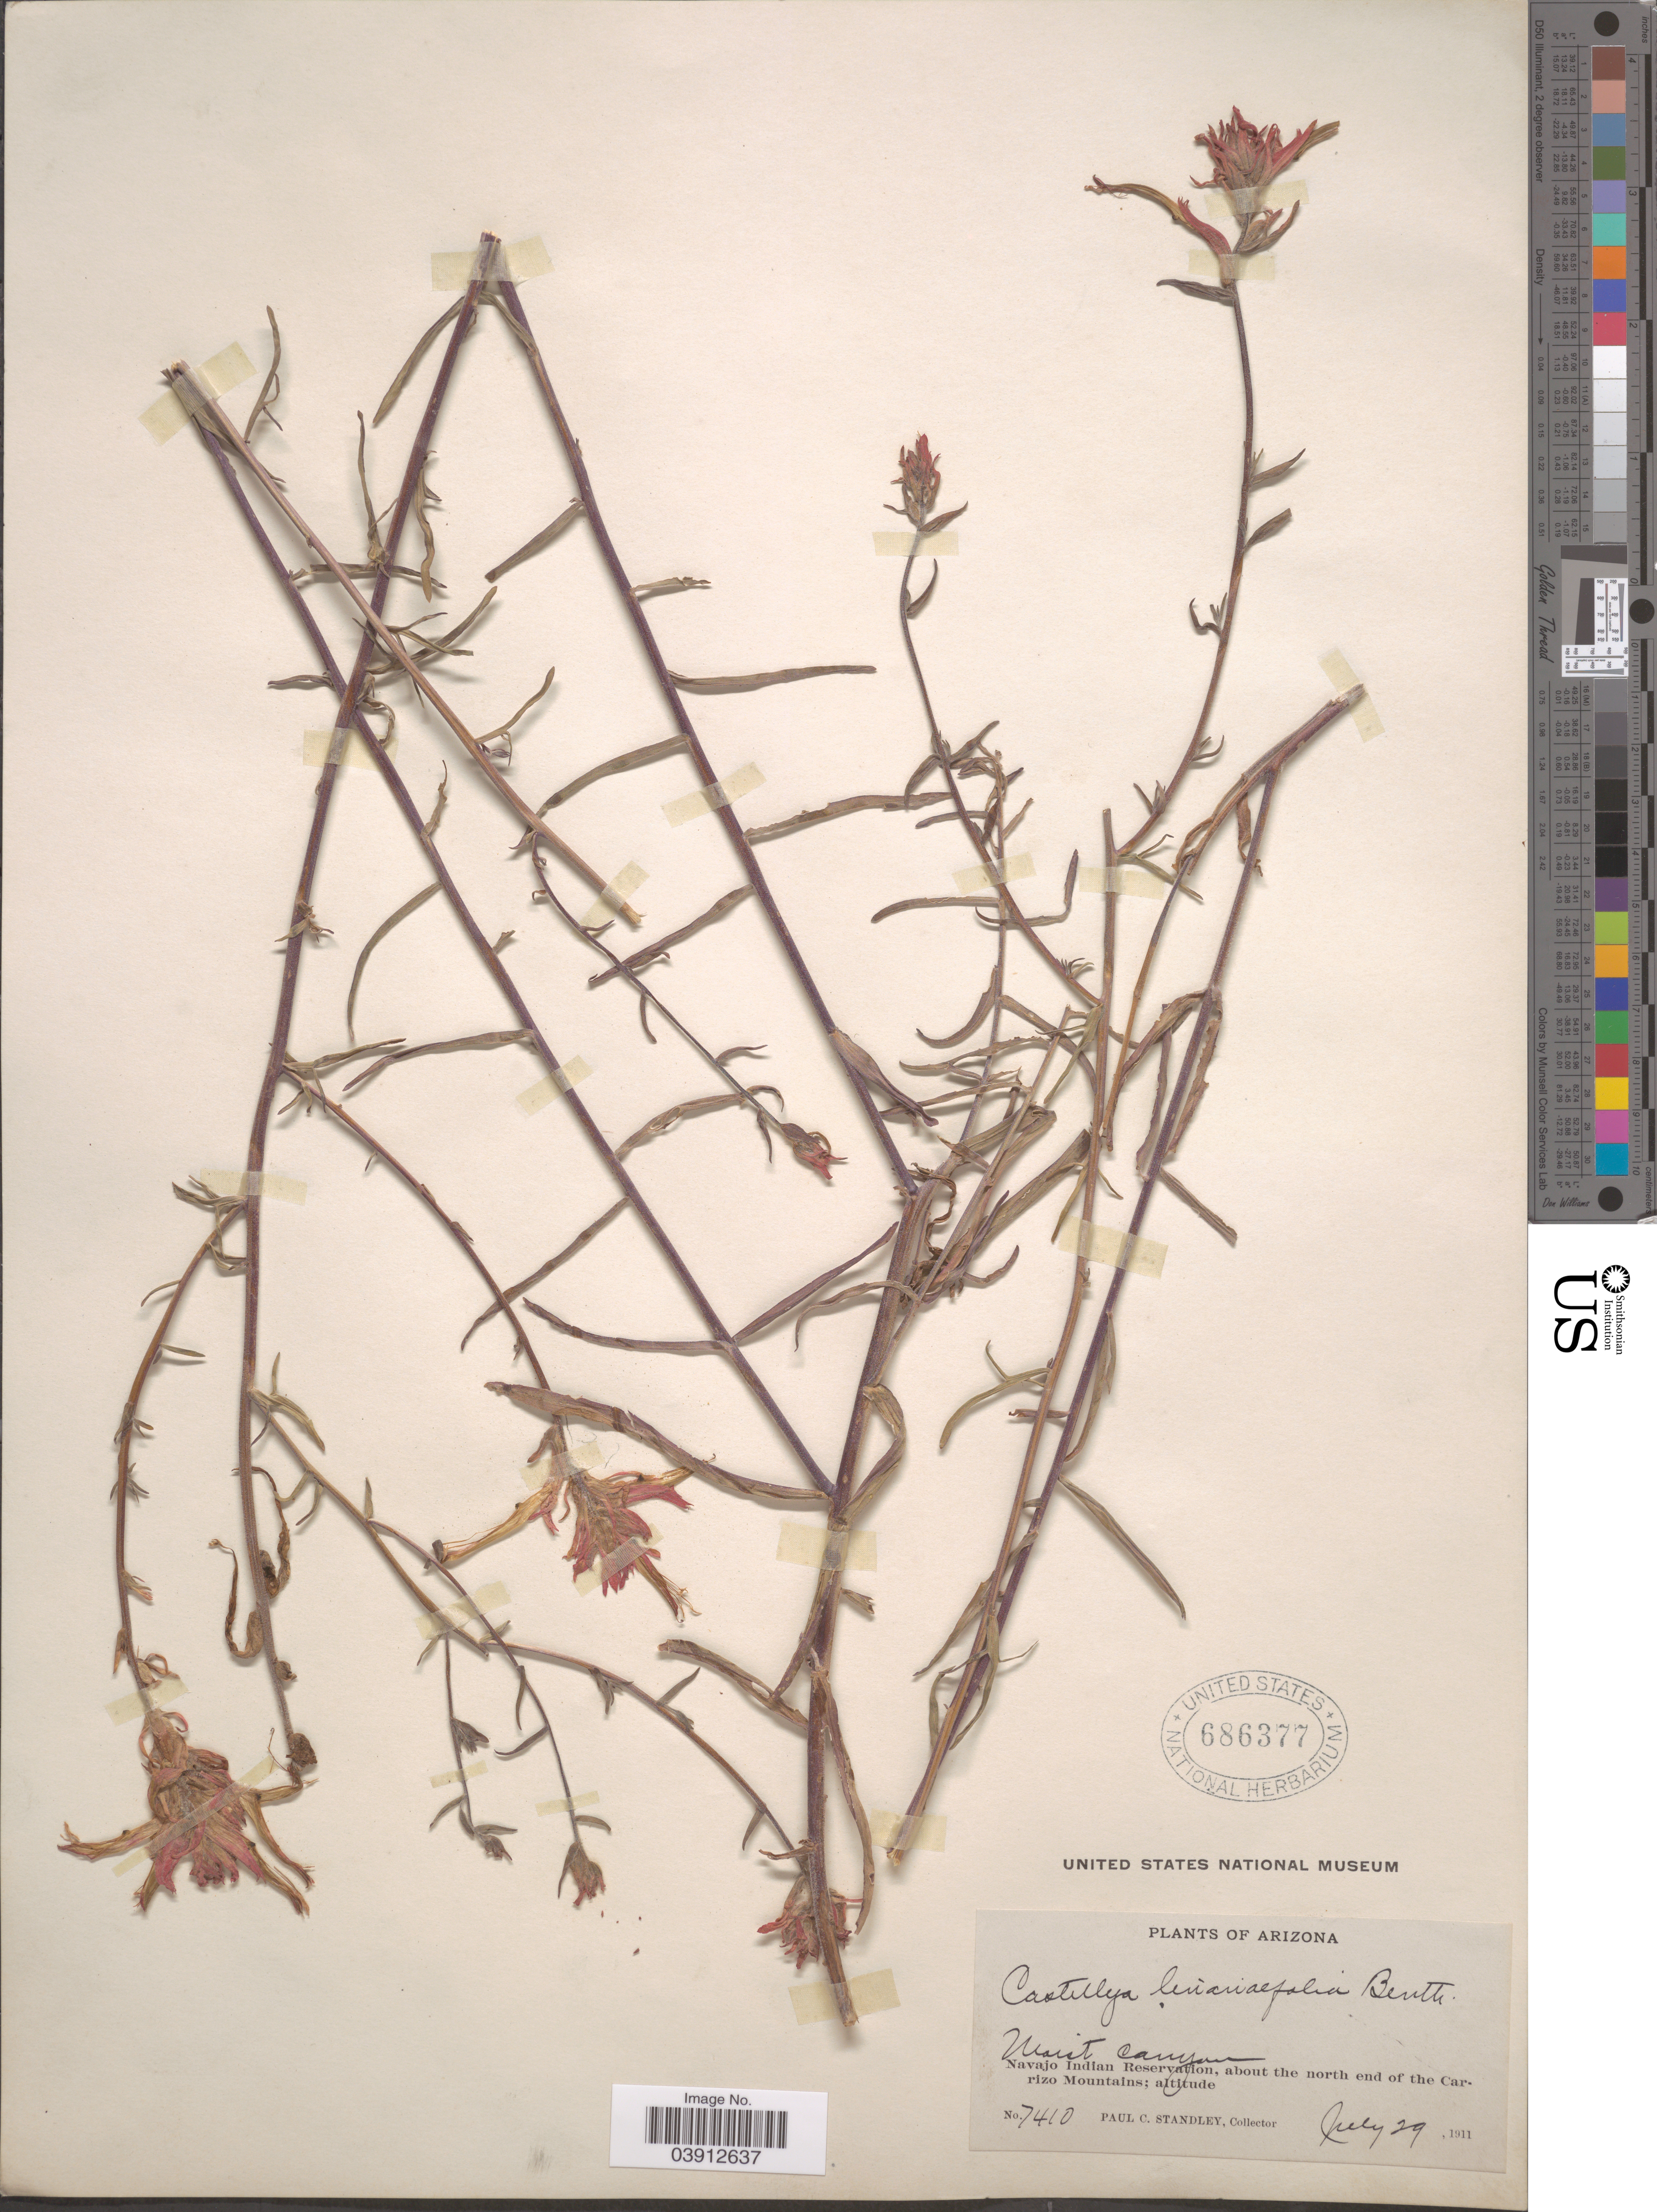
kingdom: Plantae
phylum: Tracheophyta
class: Magnoliopsida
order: Lamiales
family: Orobanchaceae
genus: Castilleja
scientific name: Castilleja linariifolia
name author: Benth.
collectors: P. C. Standley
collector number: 7410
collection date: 1911-07-29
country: United States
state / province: Arizona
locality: Navajo Indian Reservation, about the north end of the Carizo Mountains.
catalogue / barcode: US 686377